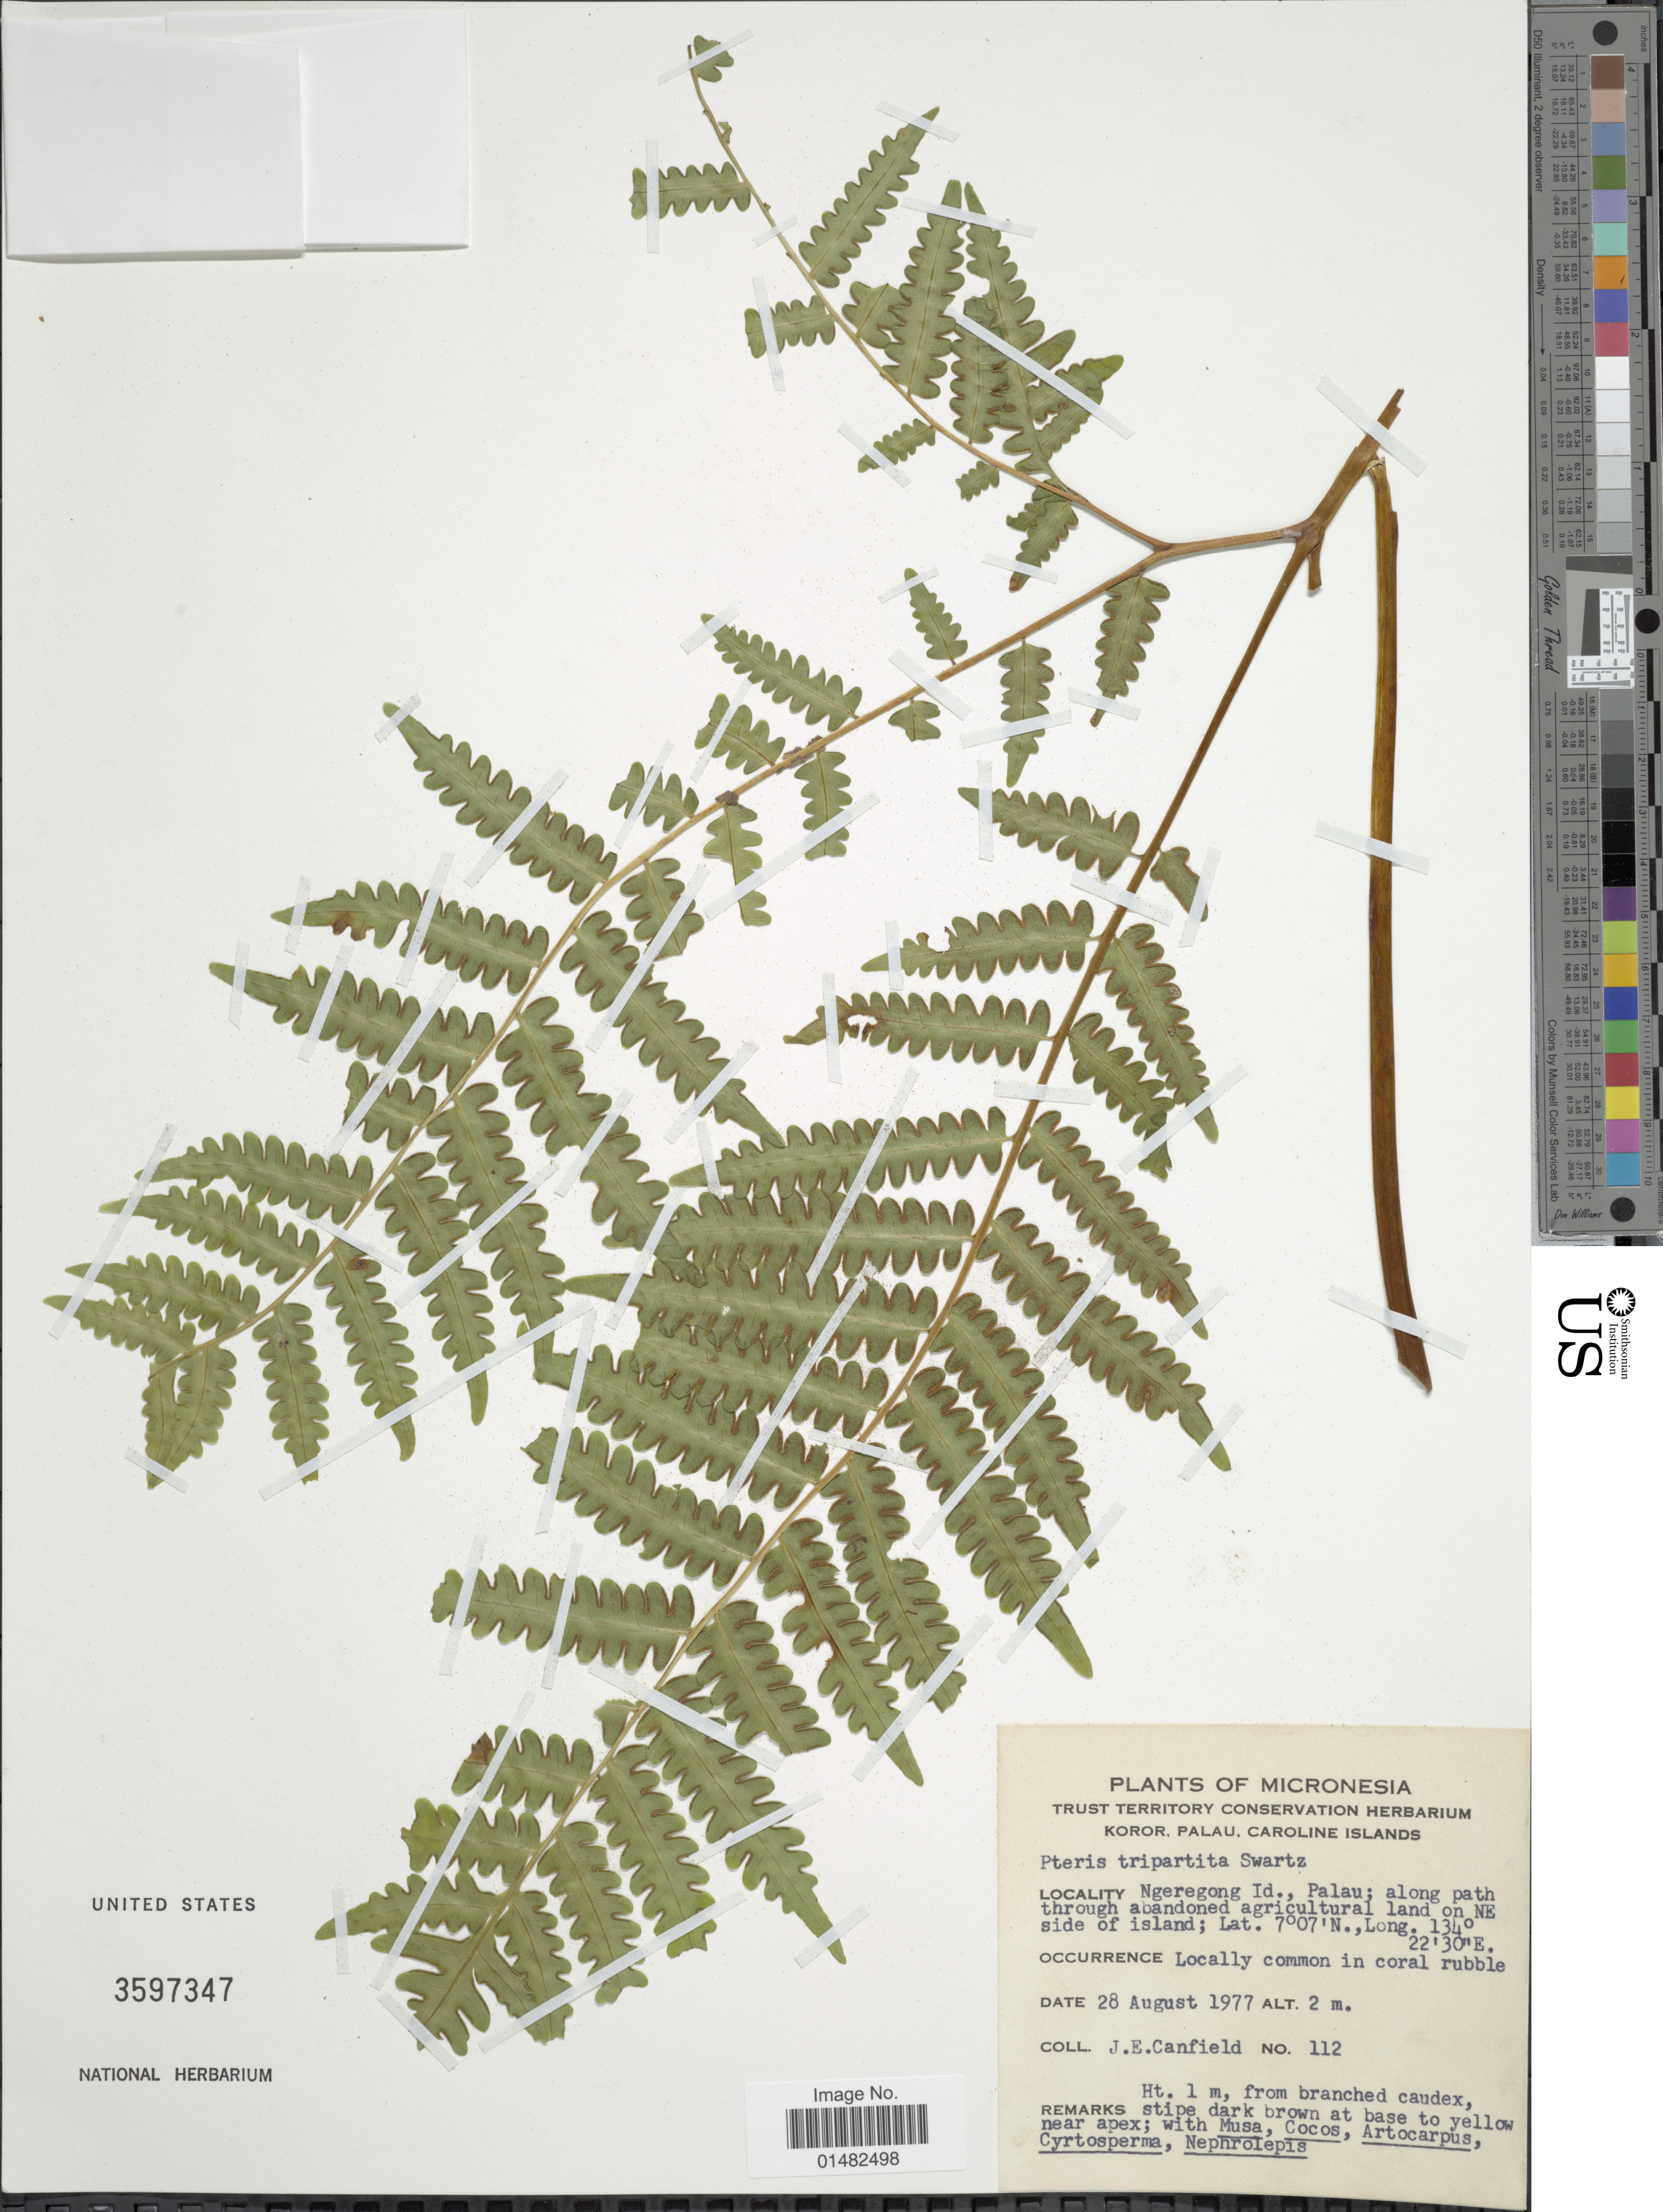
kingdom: Plantae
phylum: Tracheophyta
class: Polypodiopsida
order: Polypodiales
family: Pteridaceae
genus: Pteris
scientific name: Pteris tripartita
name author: Sw.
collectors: J. E. Canfield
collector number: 112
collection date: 1977-08-28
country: Palau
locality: Ngeregong Id., Palau: along path through abandoned agricultural land on NE side of island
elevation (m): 2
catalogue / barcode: US 3597347